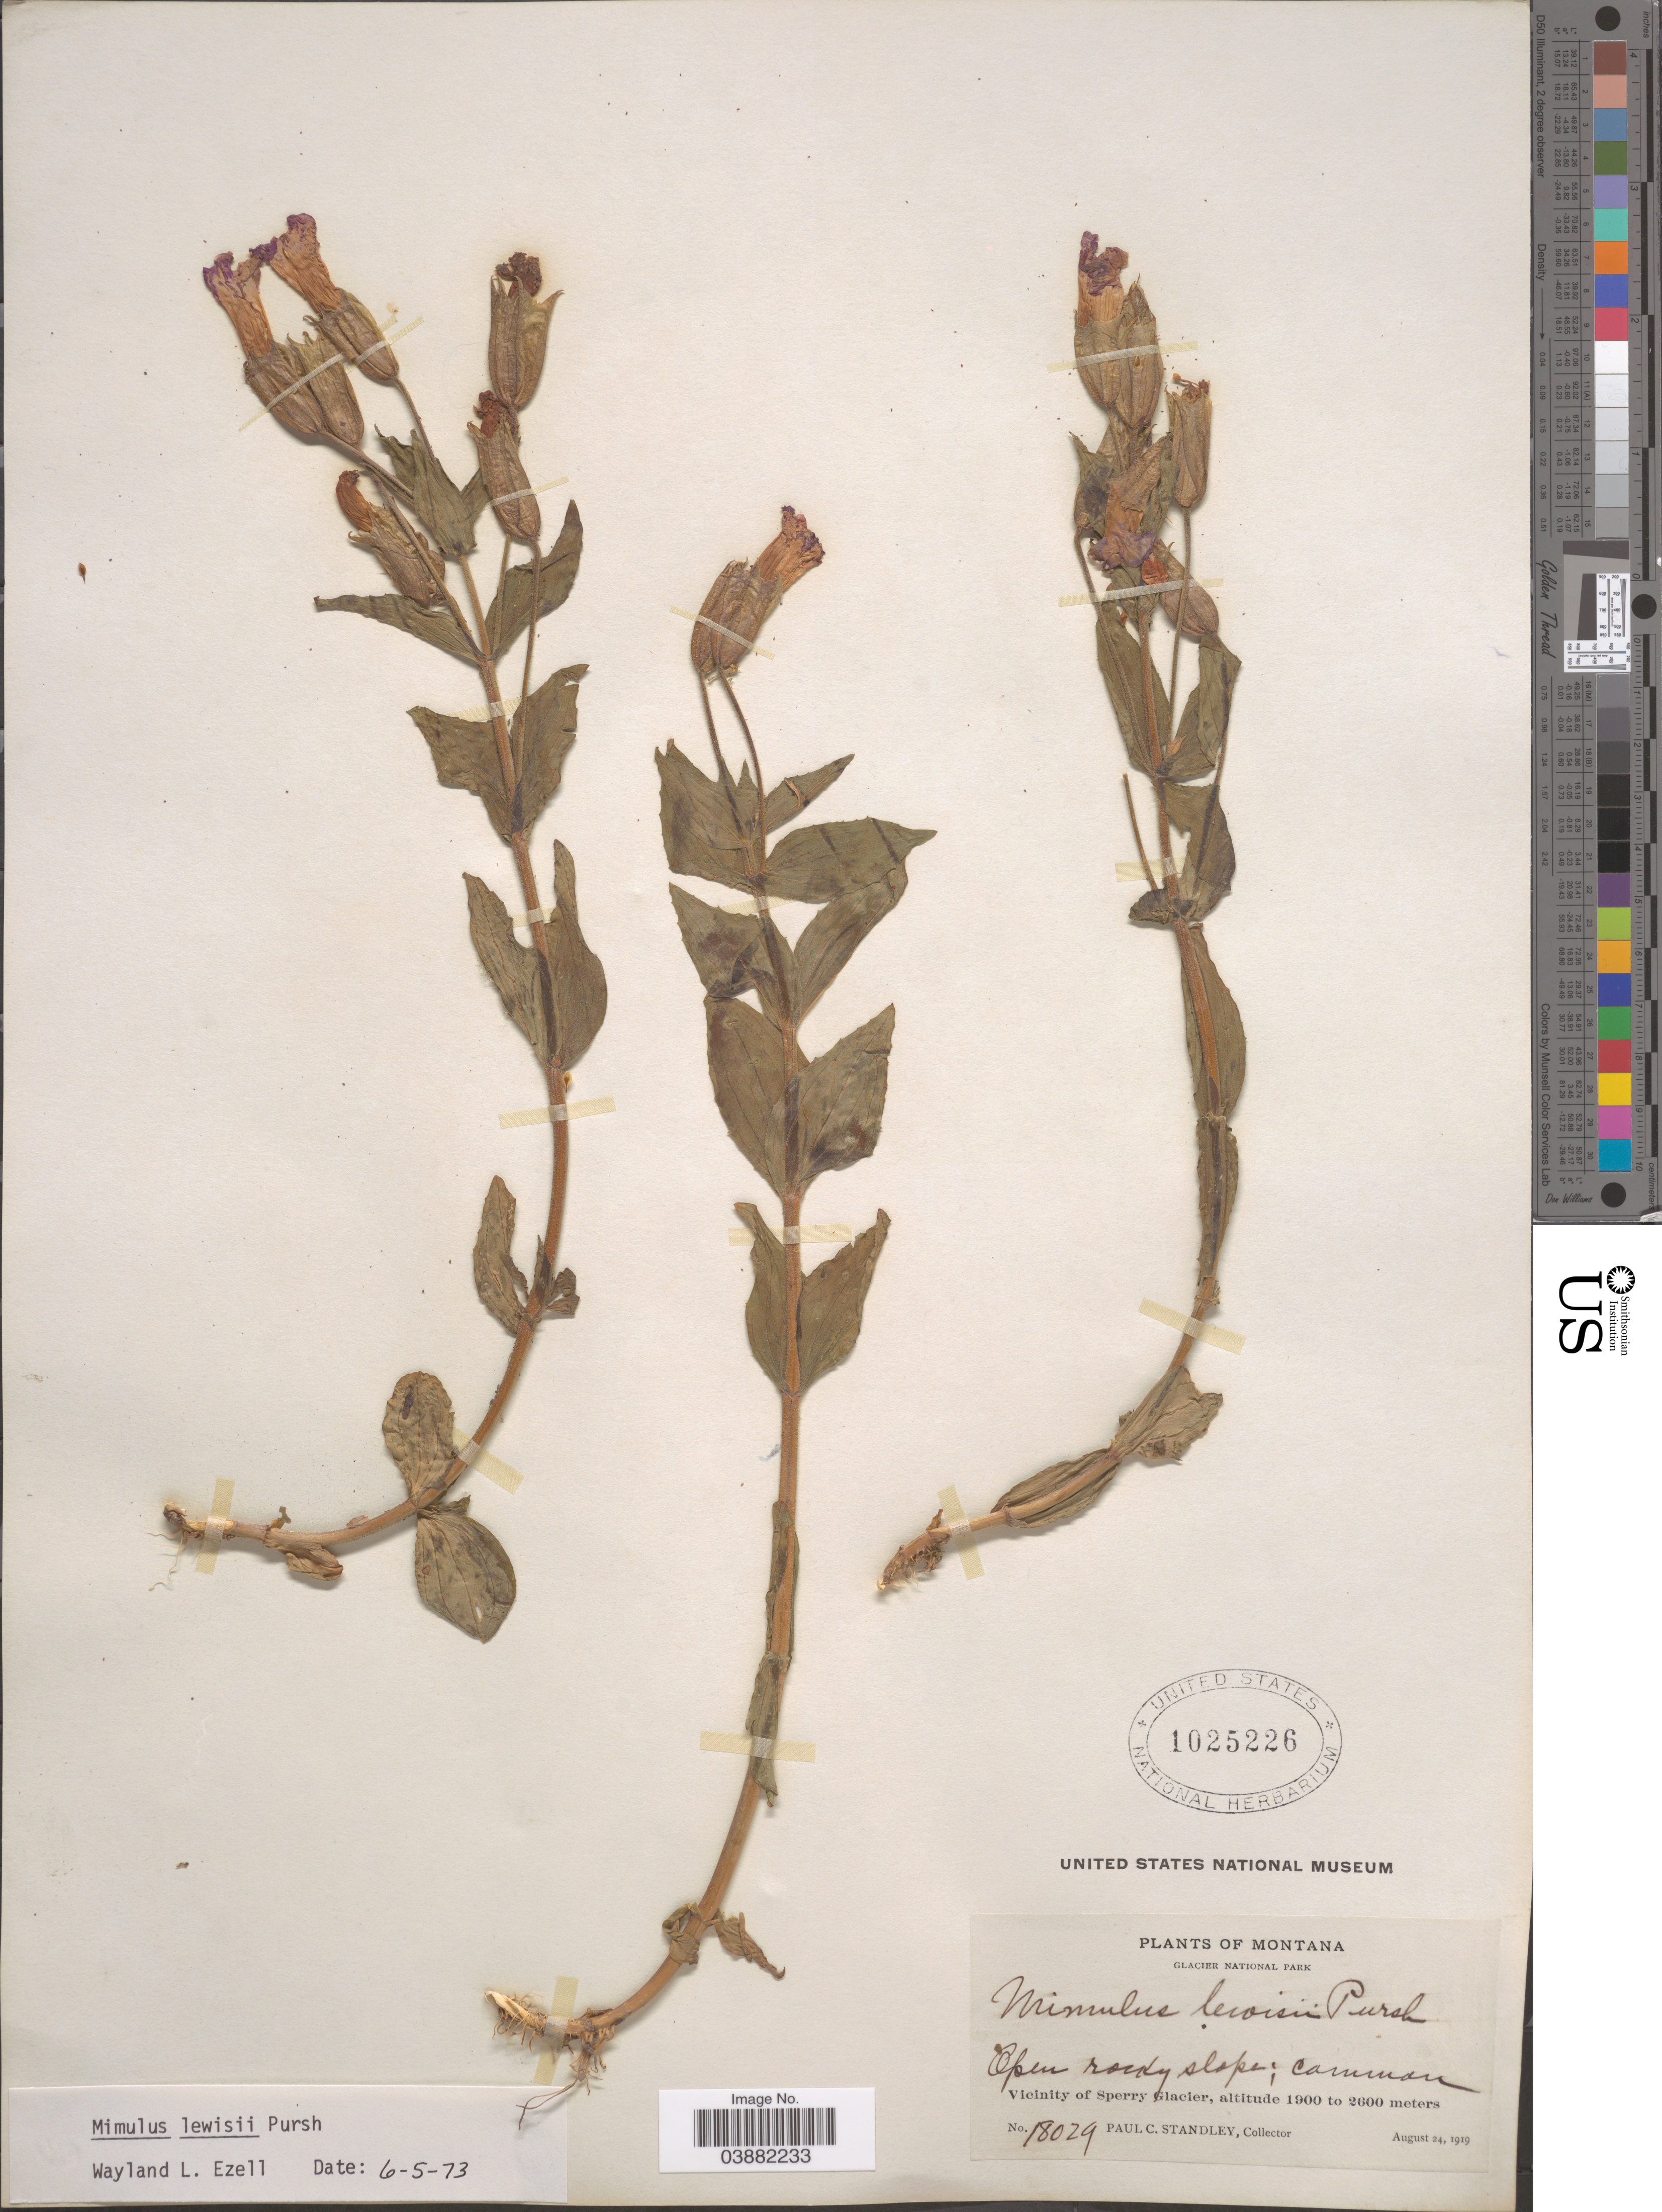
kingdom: Plantae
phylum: Tracheophyta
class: Magnoliopsida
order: Lamiales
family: Phrymaceae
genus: Mimulus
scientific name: Mimulus lewisii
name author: Pursh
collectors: P. C. Standley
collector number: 18029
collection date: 1919-08-24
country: United States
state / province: Montana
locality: Glacier National Park. Vicinity of Sperry Glacier.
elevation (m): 1900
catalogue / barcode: US 1025226